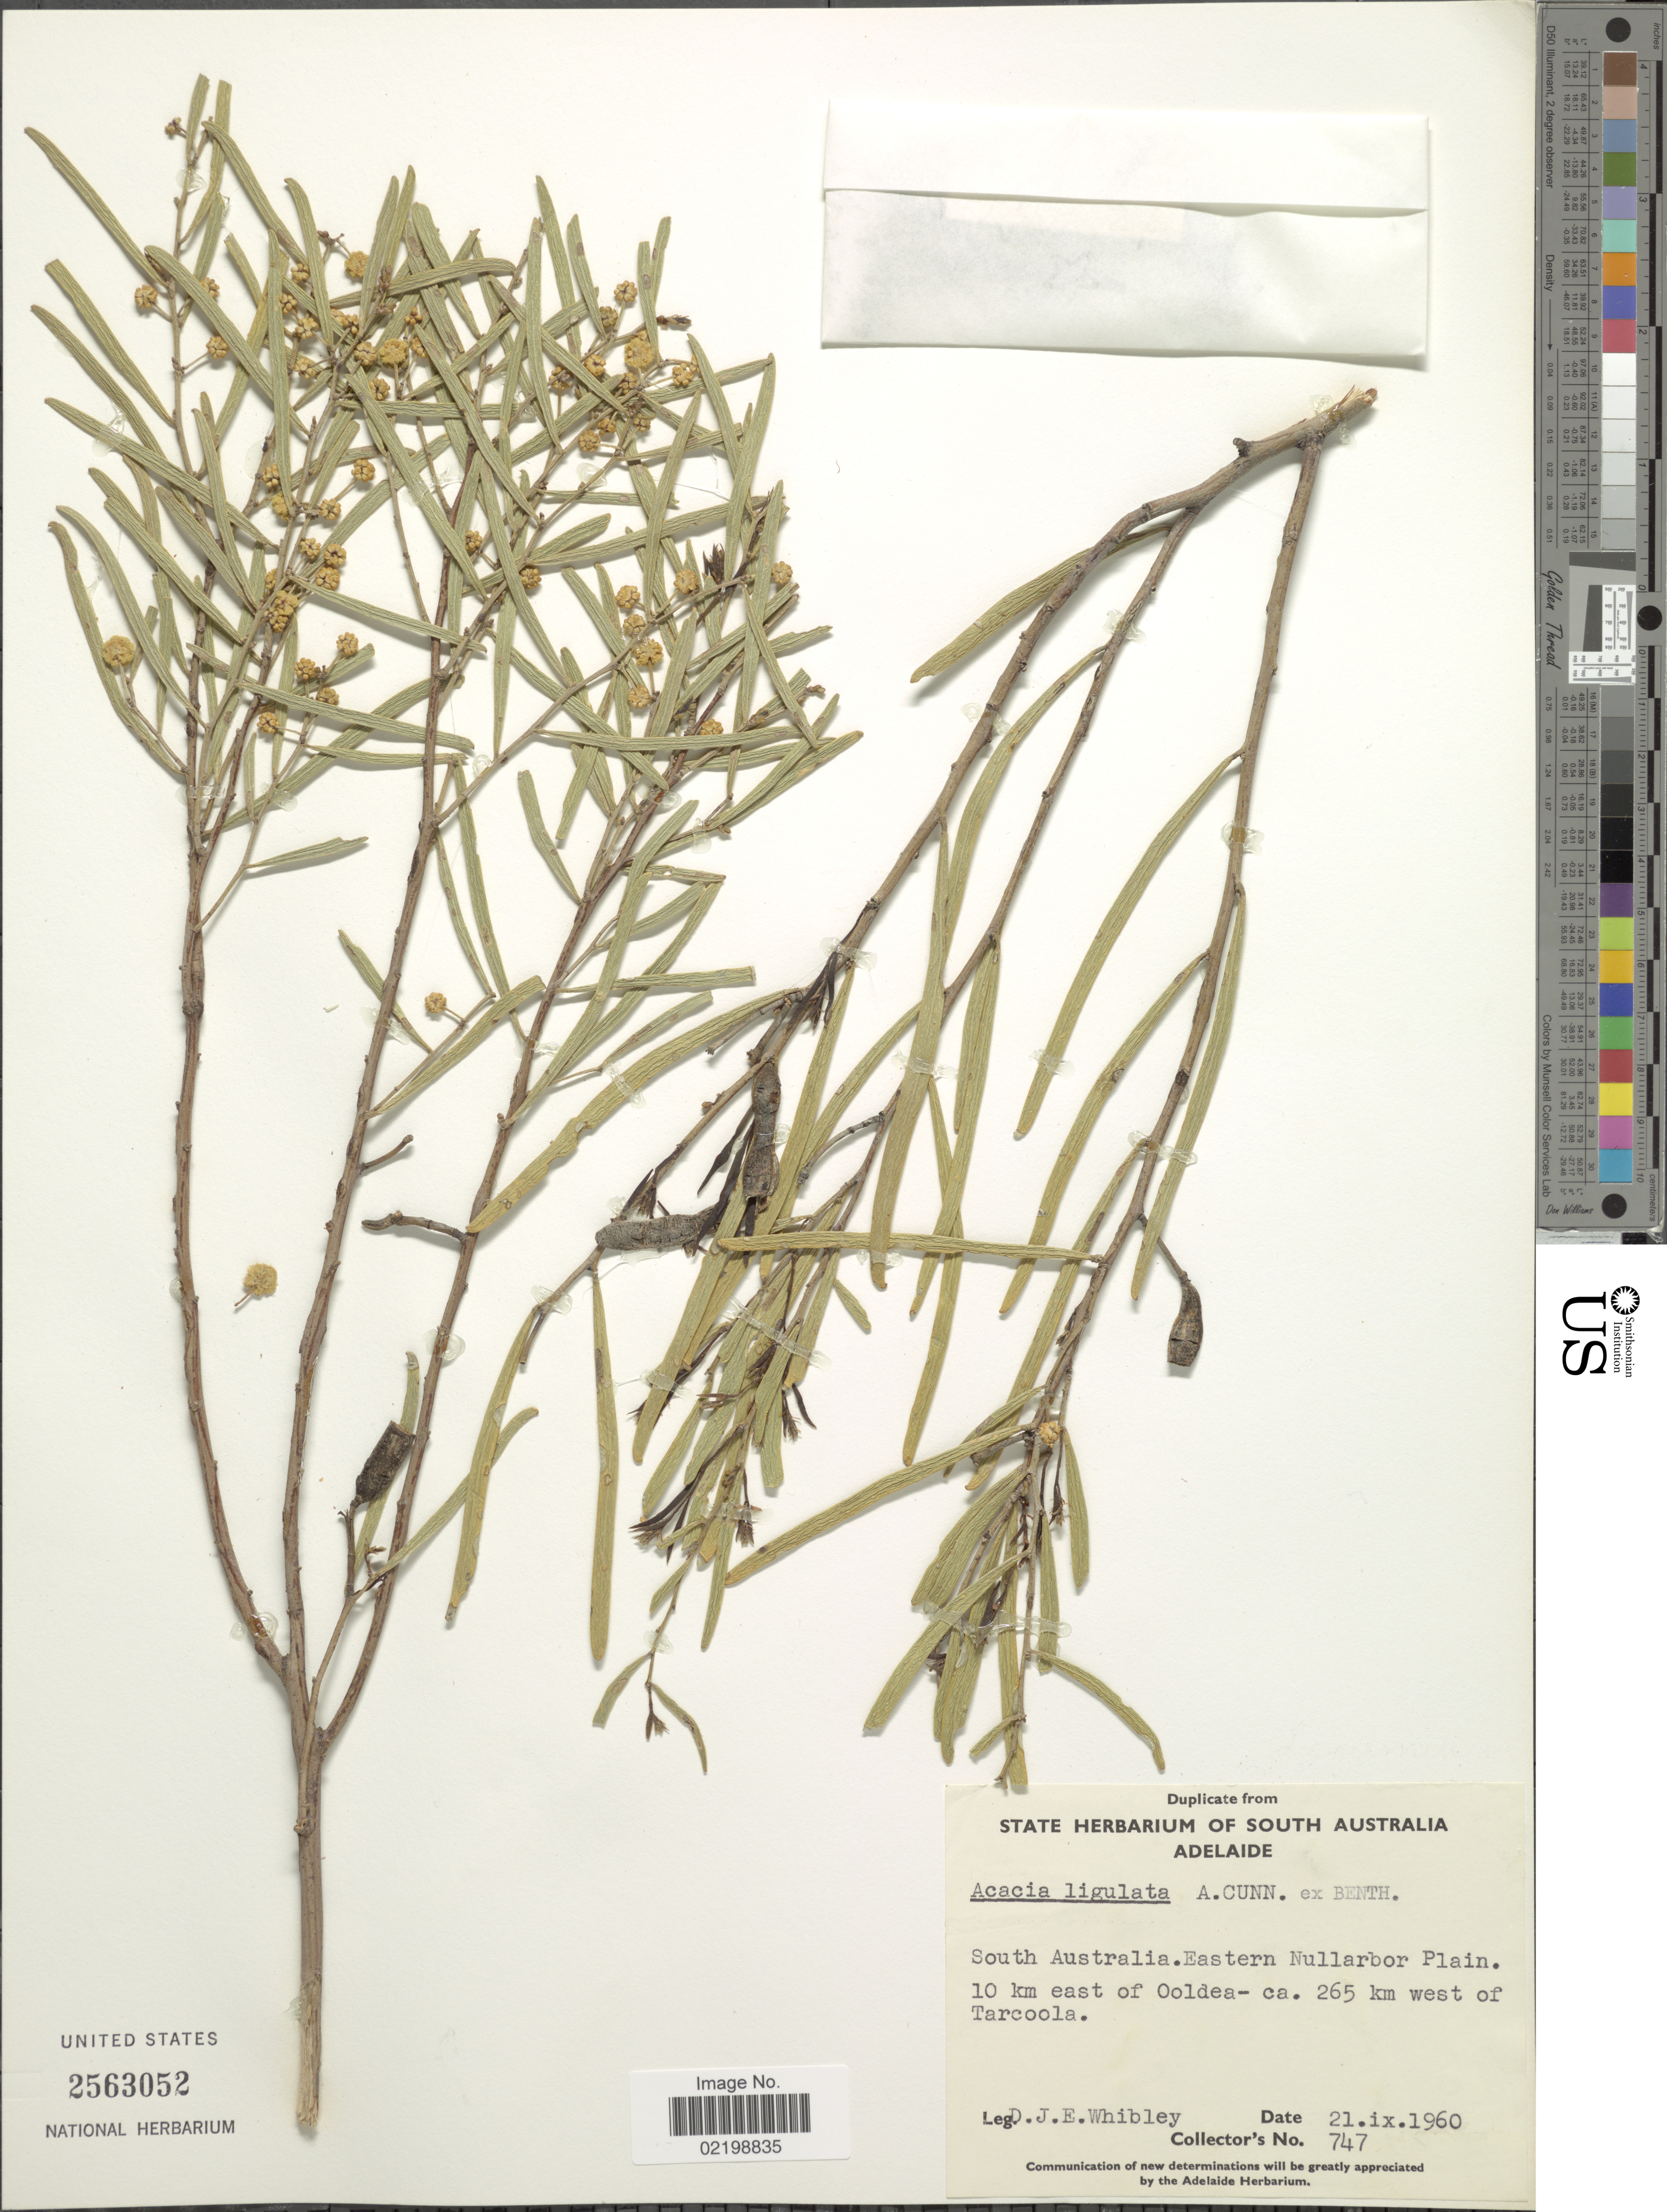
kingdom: Plantae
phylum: Tracheophyta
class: Magnoliopsida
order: Fabales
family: Fabaceae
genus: Acacia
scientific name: Acacia ligulata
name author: Benth.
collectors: D. Whibley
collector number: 747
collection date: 1960-09-21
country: Australia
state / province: South Australia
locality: Eastern Nullarbor Plain, 10 km east of Ooldea-ca. 265 km west of Tarcoola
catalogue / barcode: US 2563052